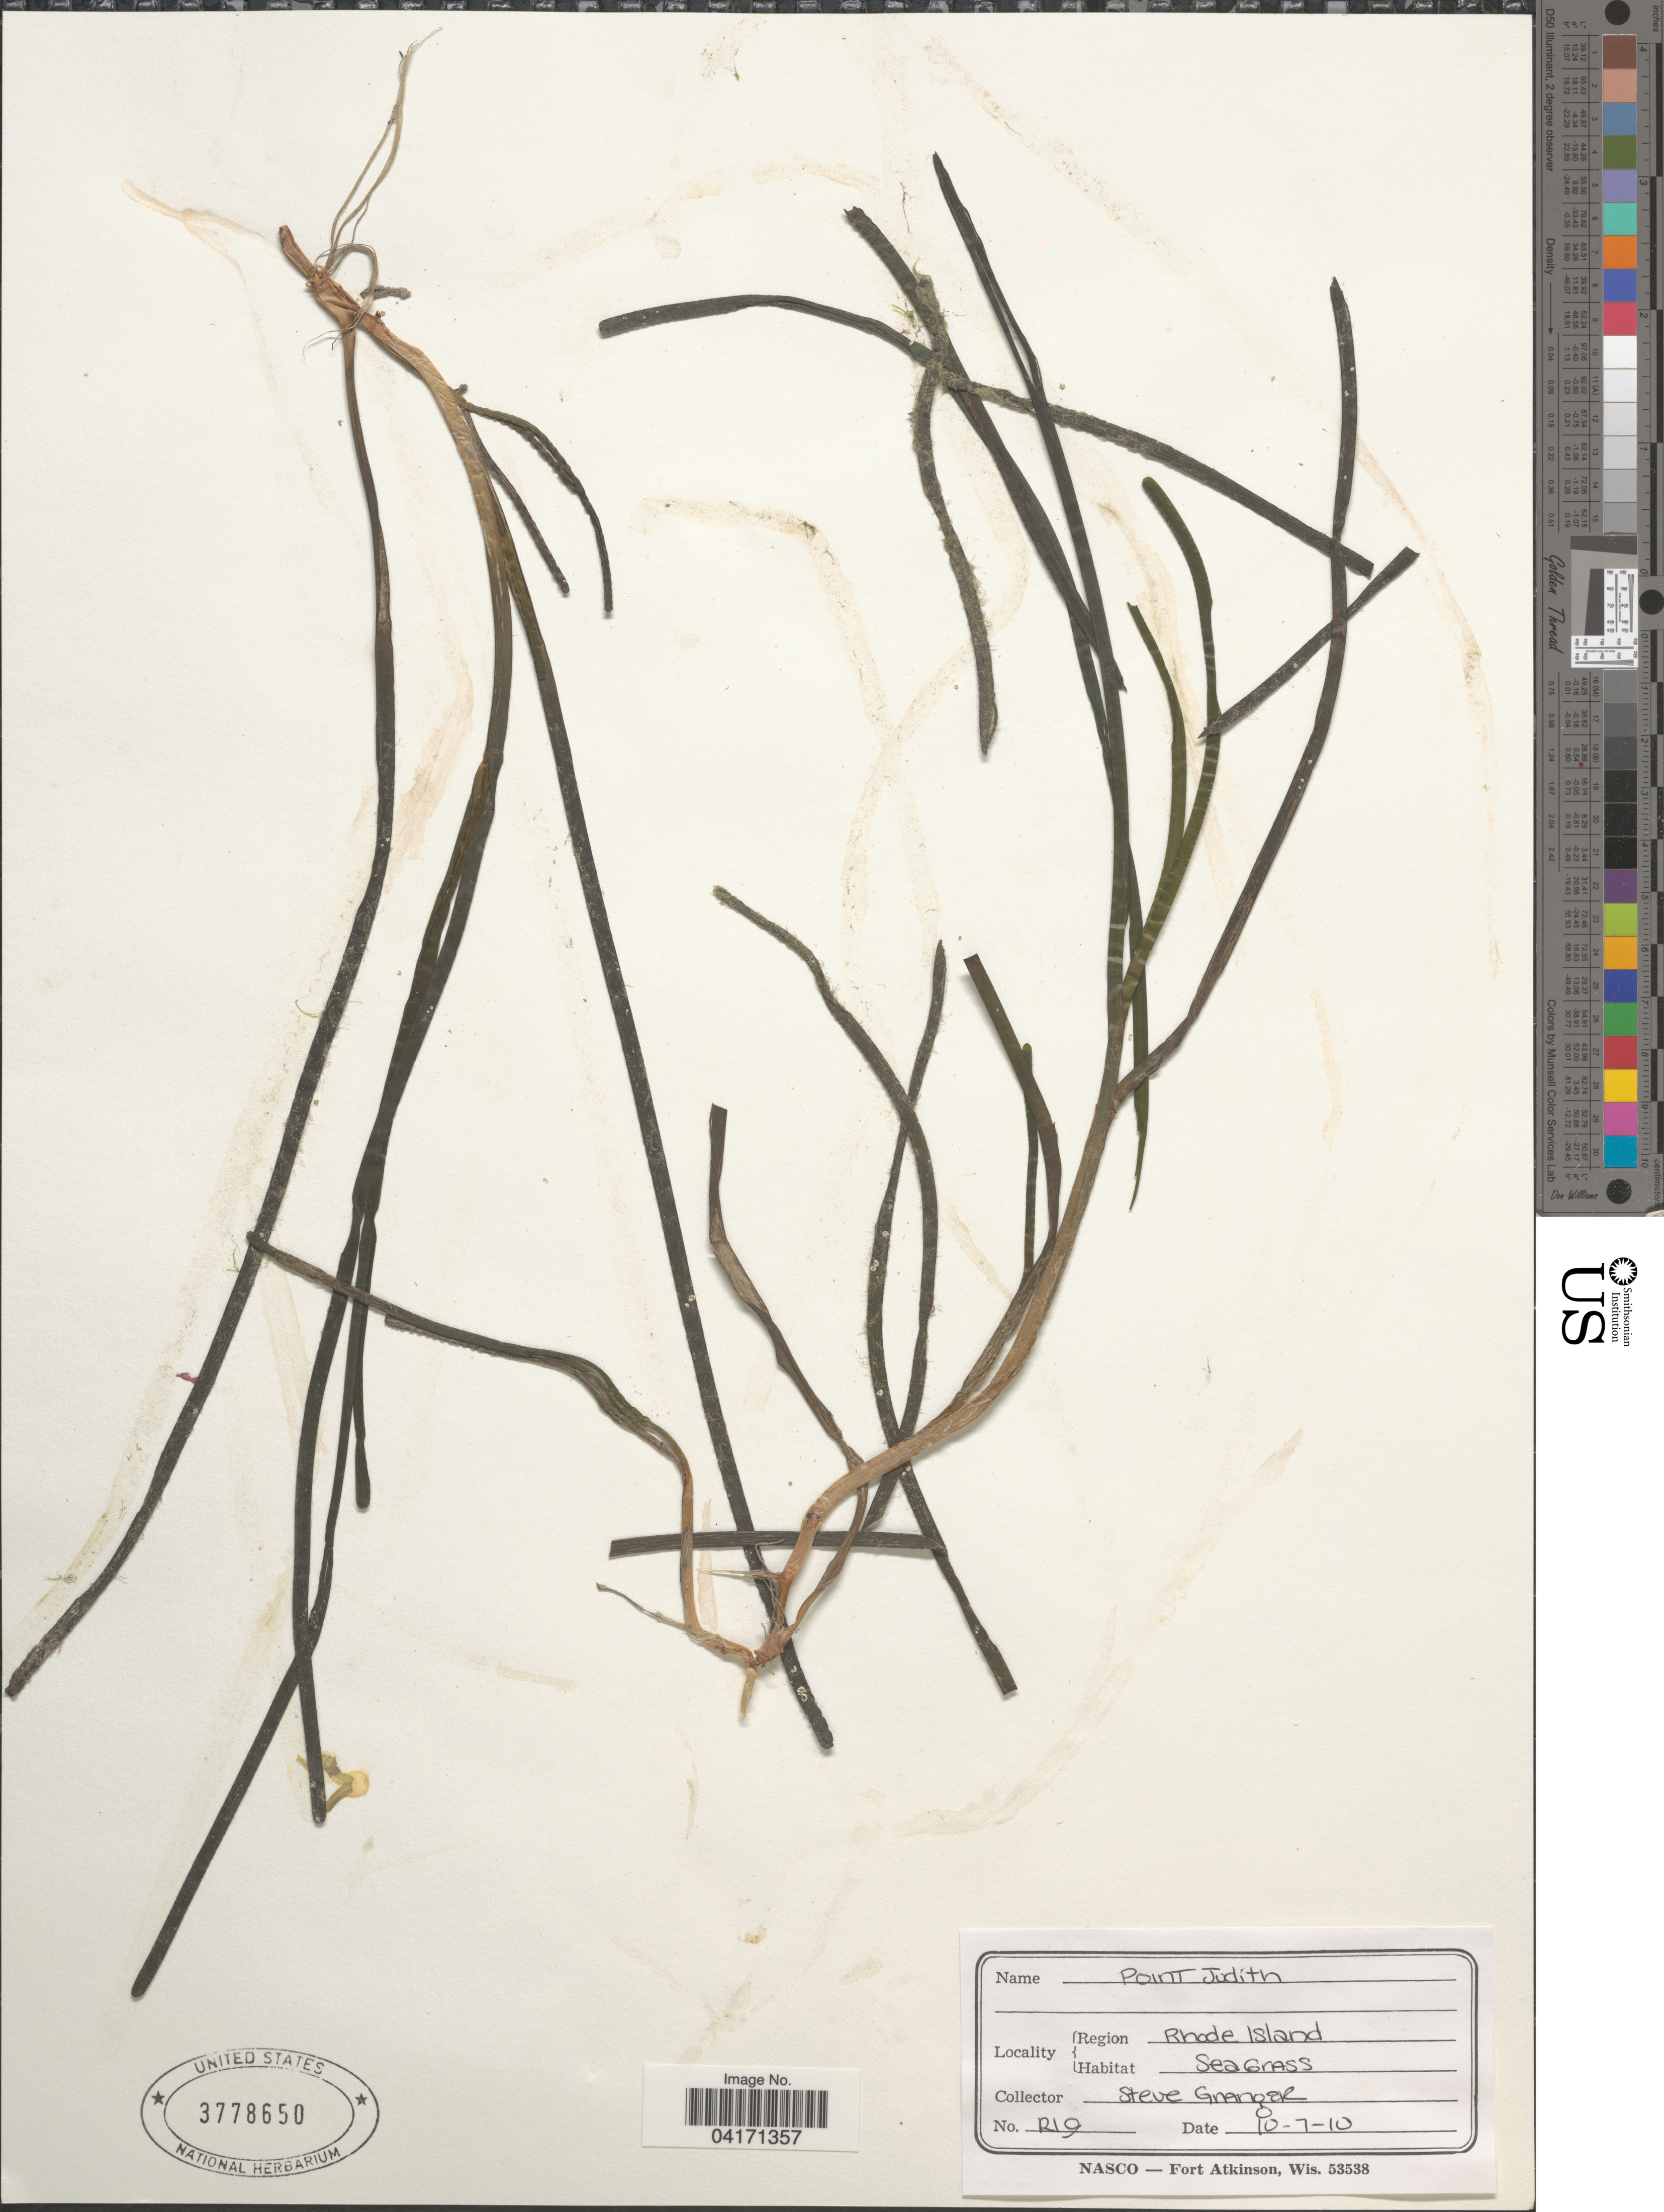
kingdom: Plantae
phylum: Tracheophyta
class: Liliopsida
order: Alismatales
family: Zosteraceae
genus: Zostera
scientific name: Zostera marina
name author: L.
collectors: S. Granger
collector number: RI9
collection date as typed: Transcribed d/m/y: 7/10/10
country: United States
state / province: Rhode Island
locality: Point Judith. Region Rhode Island.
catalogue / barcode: US 3778650